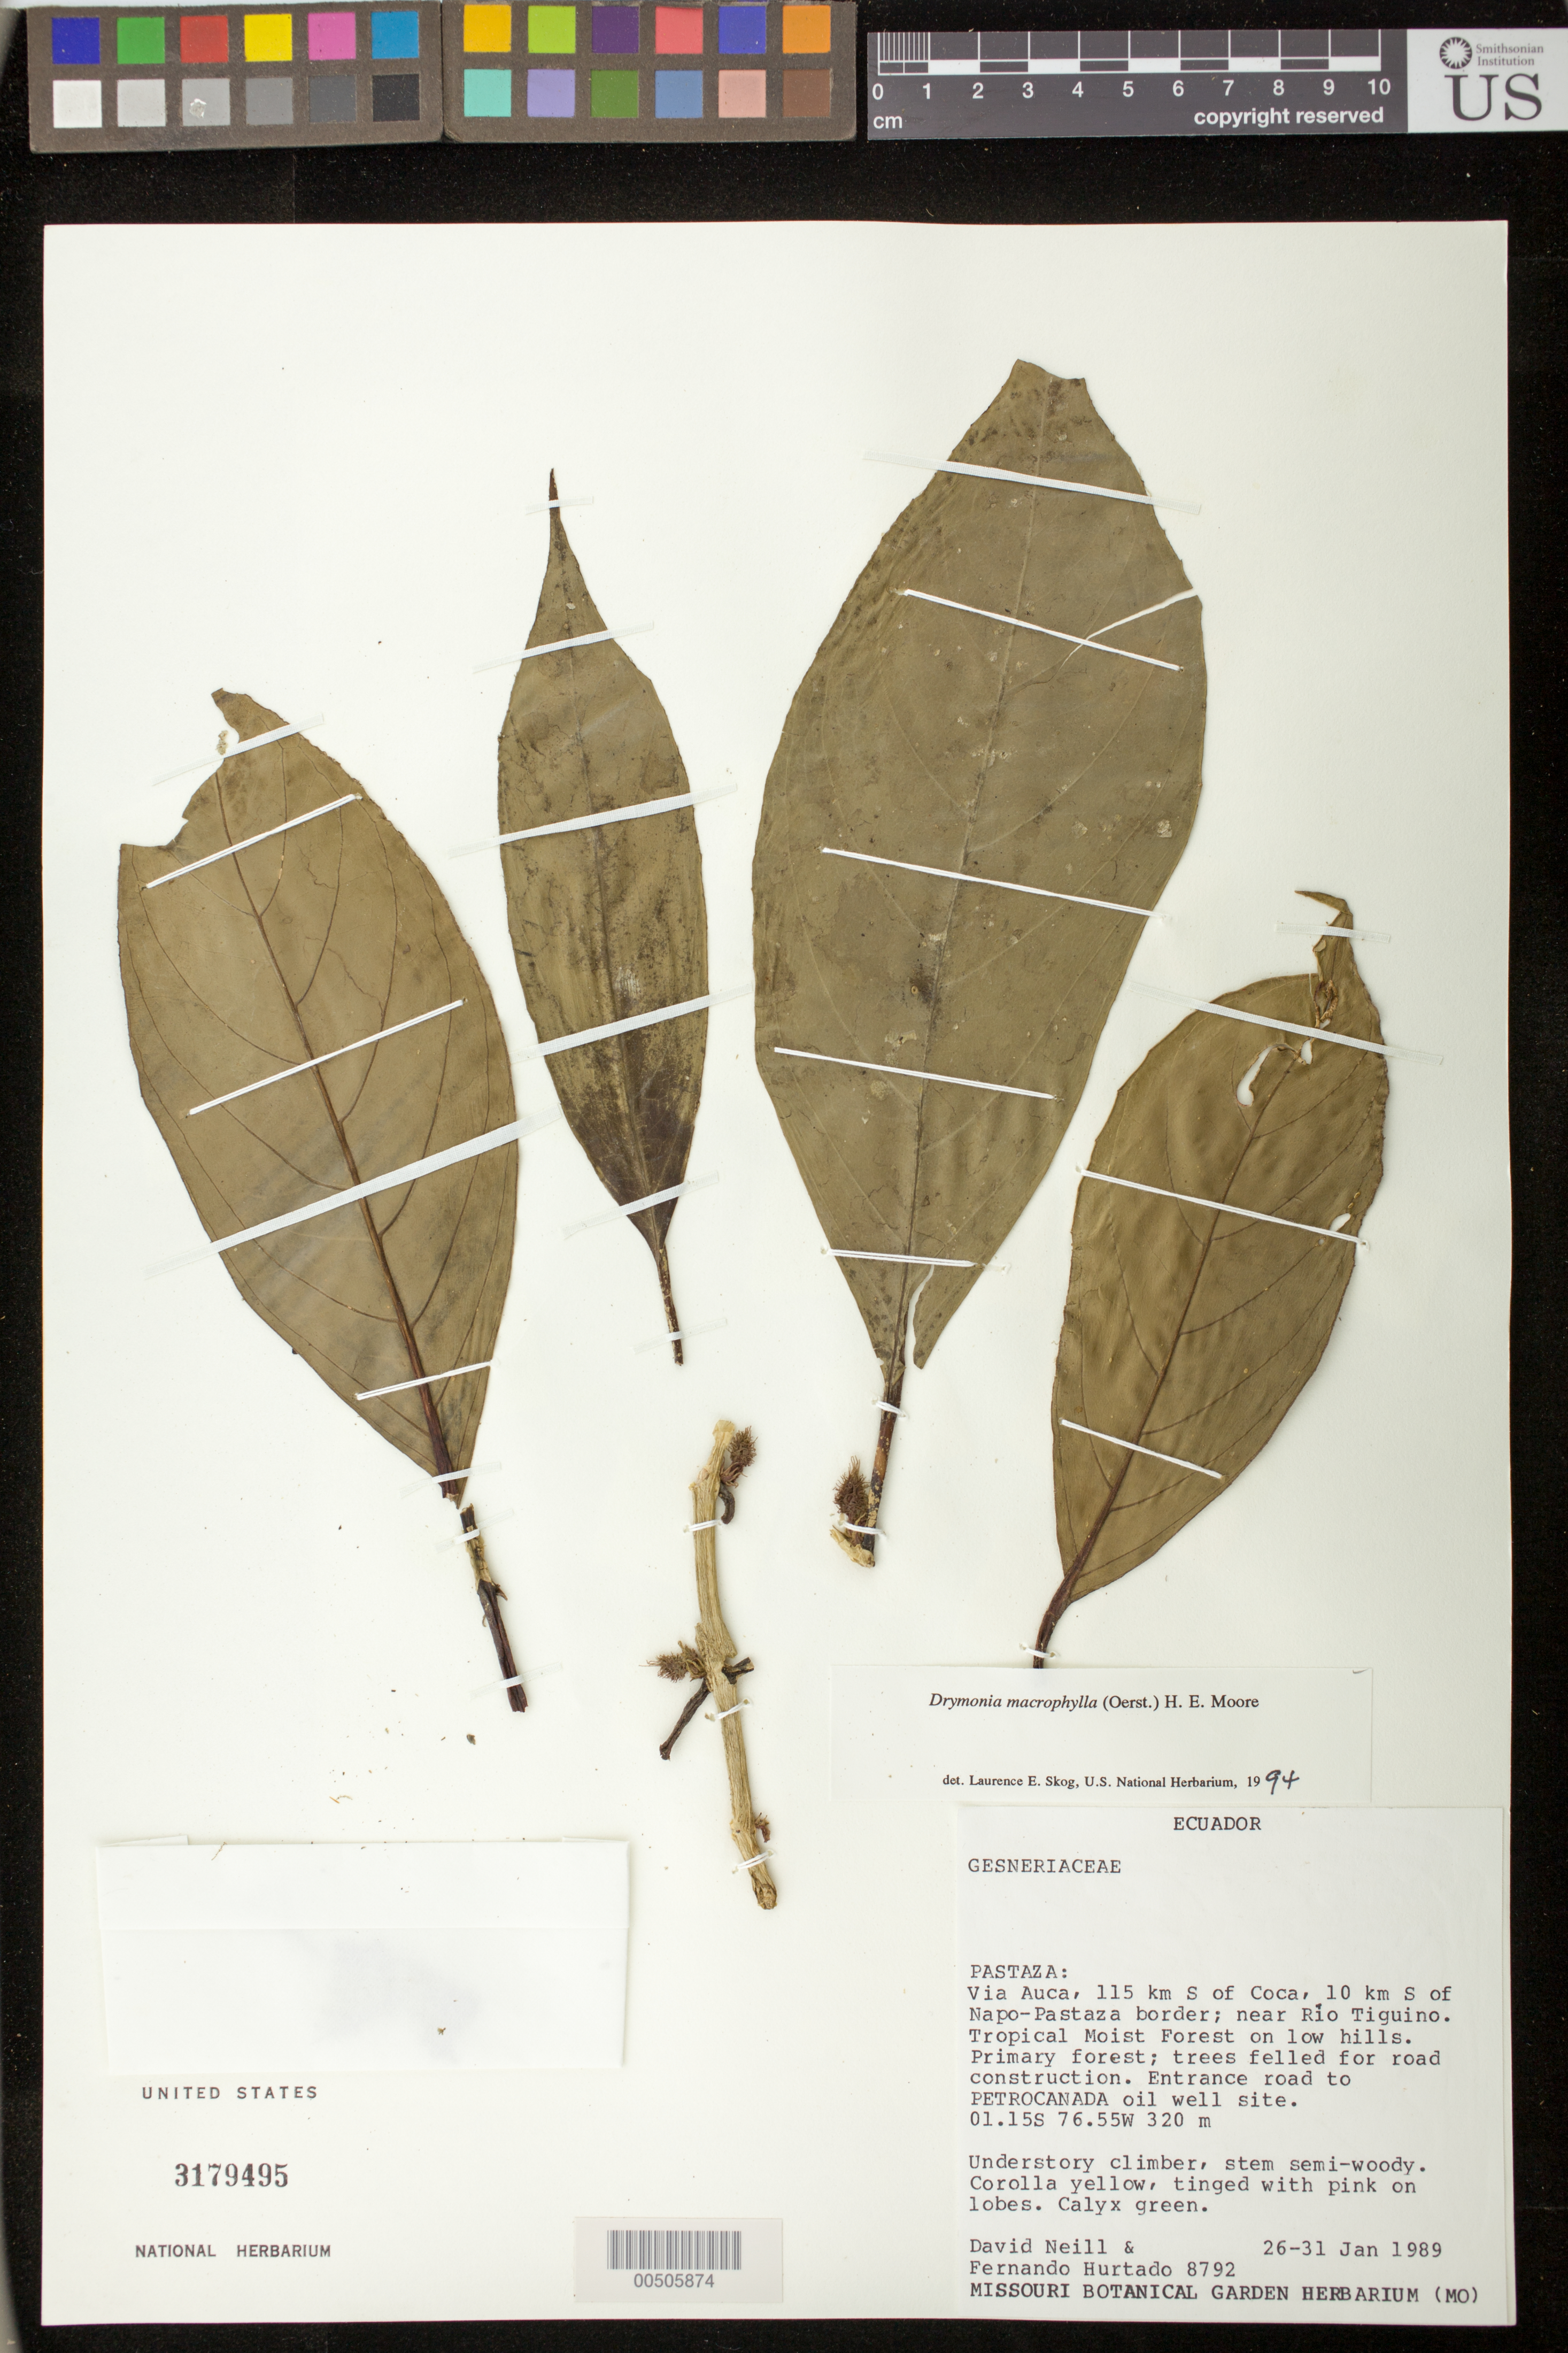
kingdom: Plantae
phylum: Tracheophyta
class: Magnoliopsida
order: Lamiales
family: Gesneriaceae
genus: Drymonia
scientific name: Drymonia macrophylla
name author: (Oerst.) H.E. Moore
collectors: D. A. Neill & F. Hurtado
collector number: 8792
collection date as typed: Jan 1989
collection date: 1989-01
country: Ecuador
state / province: Pastaza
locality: Via Auca, S of Coca, Rio Tiguino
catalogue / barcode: US 3179495